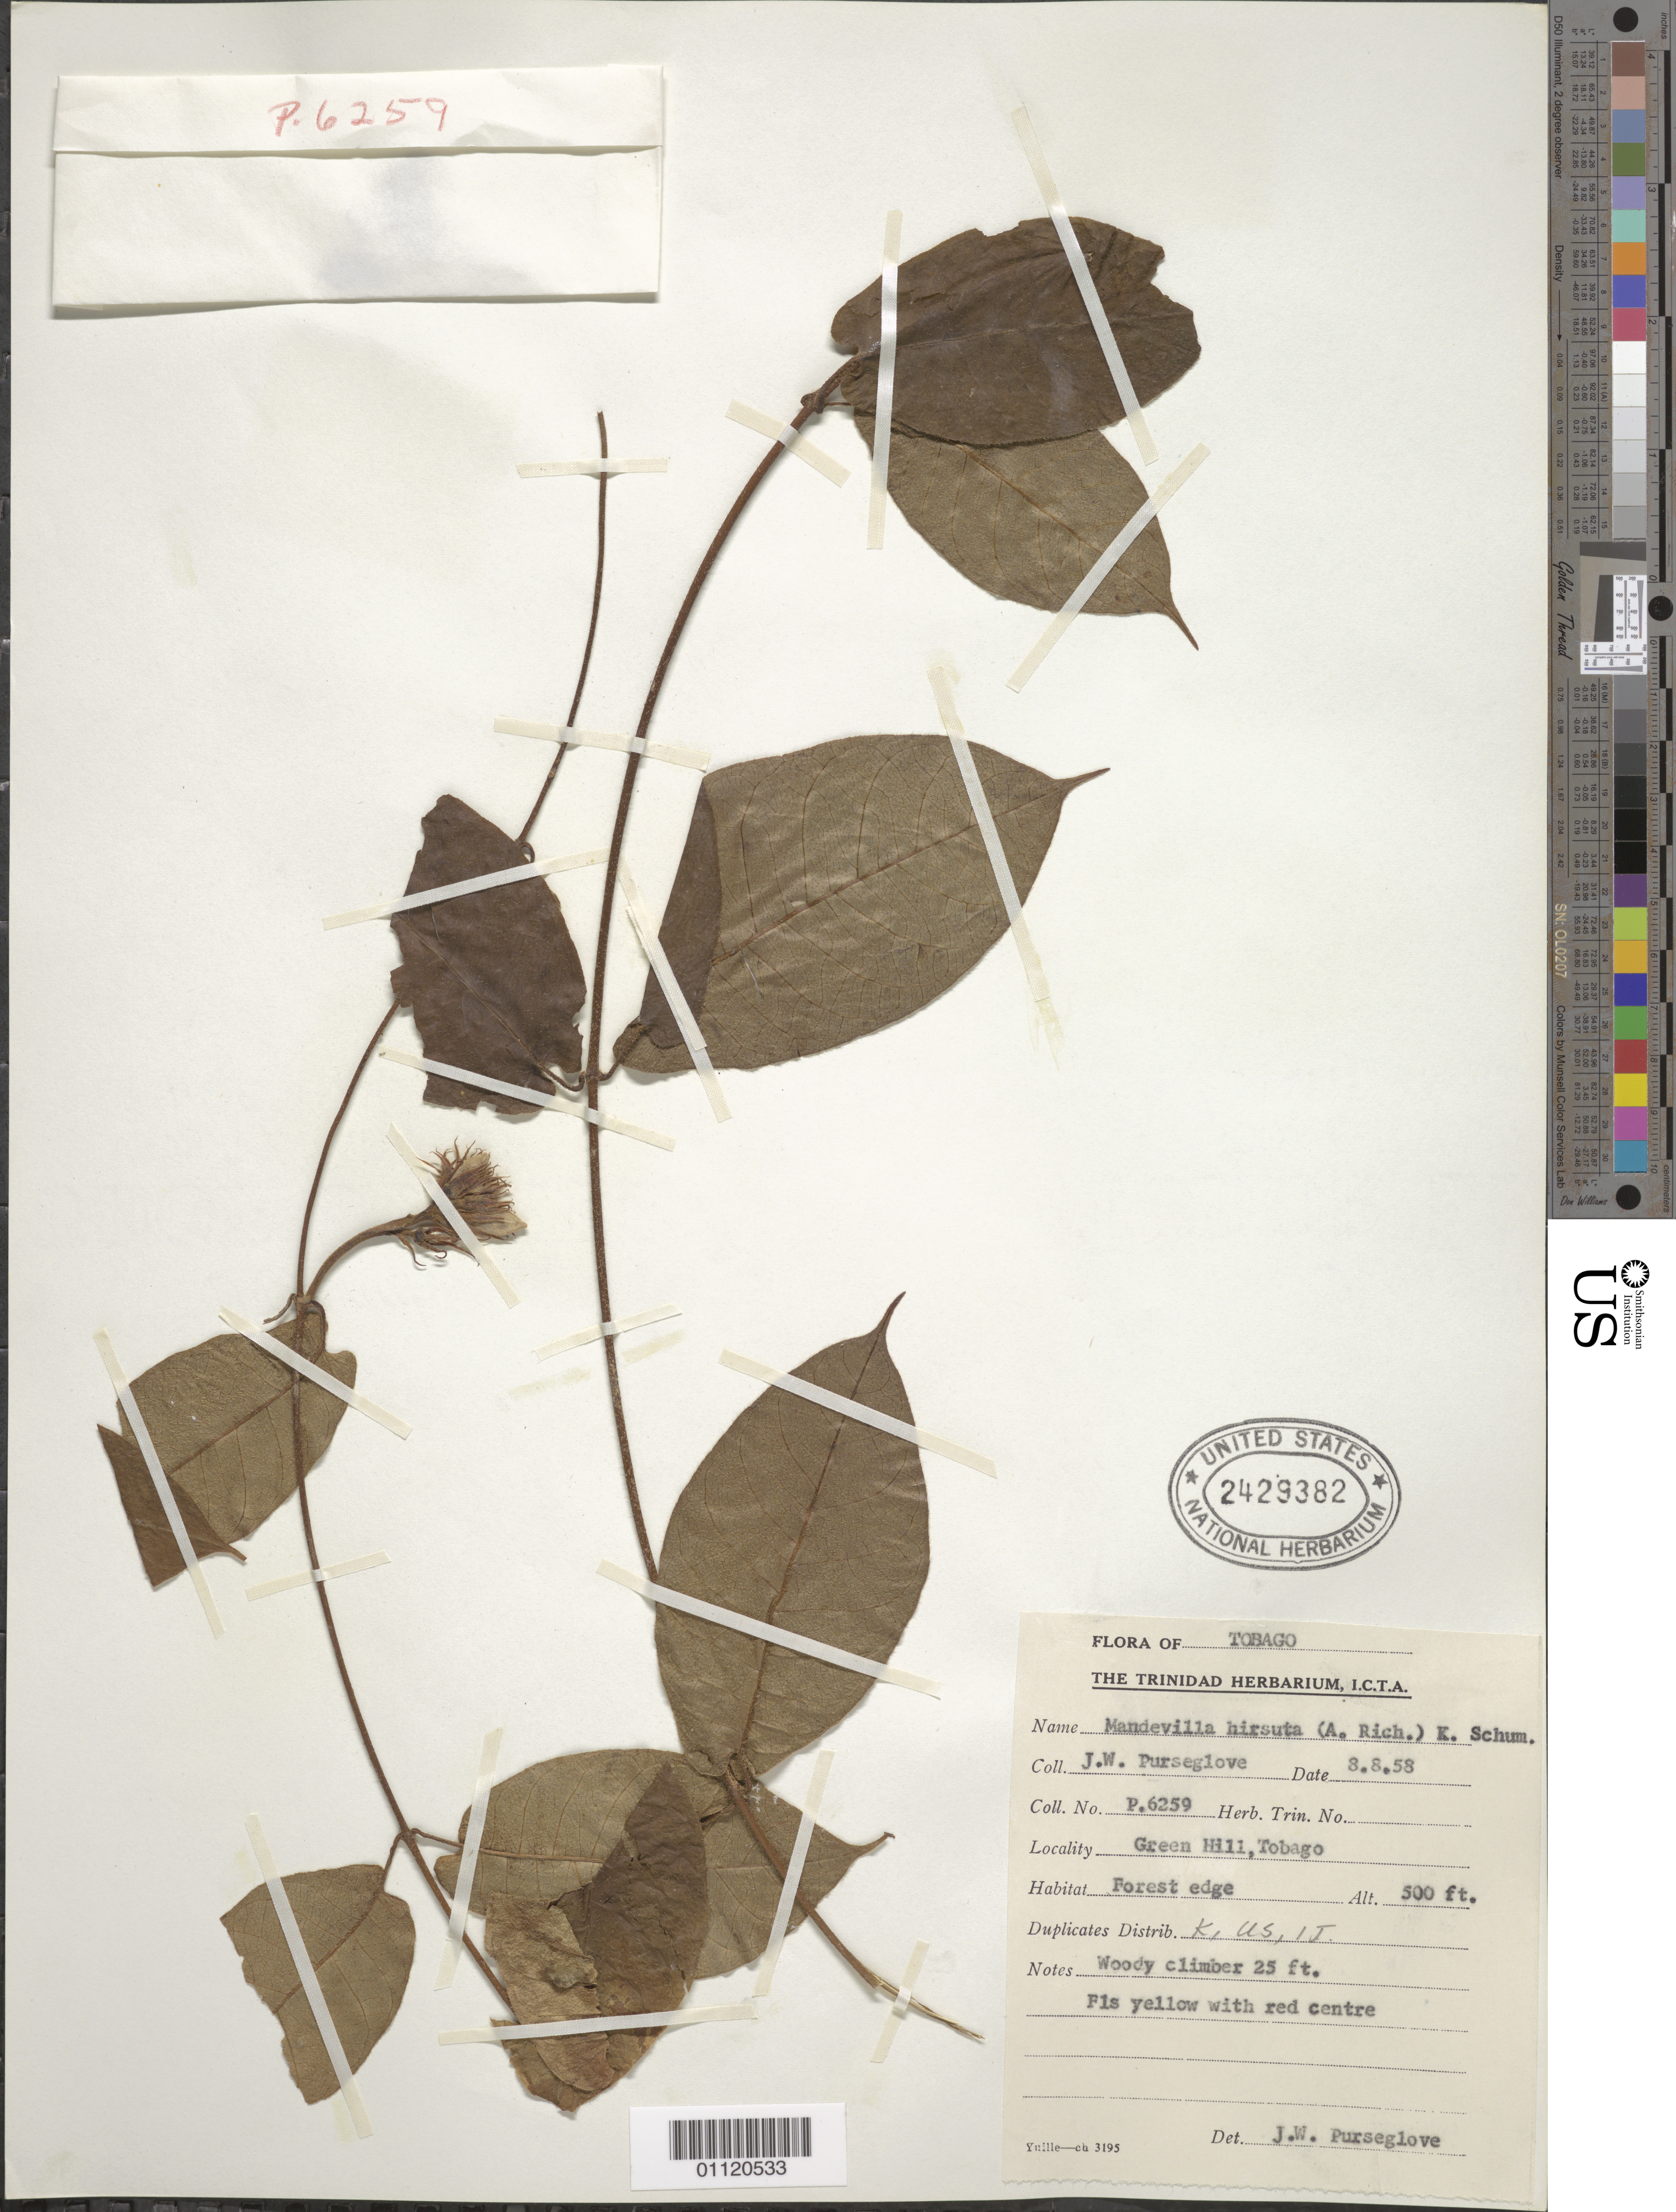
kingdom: Plantae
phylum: Tracheophyta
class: Magnoliopsida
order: Gentianales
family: Apocynaceae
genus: Mandevilla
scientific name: Mandevilla hirsuta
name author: (Rich.) K. Schum.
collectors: J. Purseglove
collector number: P.6259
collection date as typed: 08 Aug 1958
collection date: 1958-08-08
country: Trinidad and Tobago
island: Tobago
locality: Green Hill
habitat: forest edge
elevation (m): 152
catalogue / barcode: US 2429382